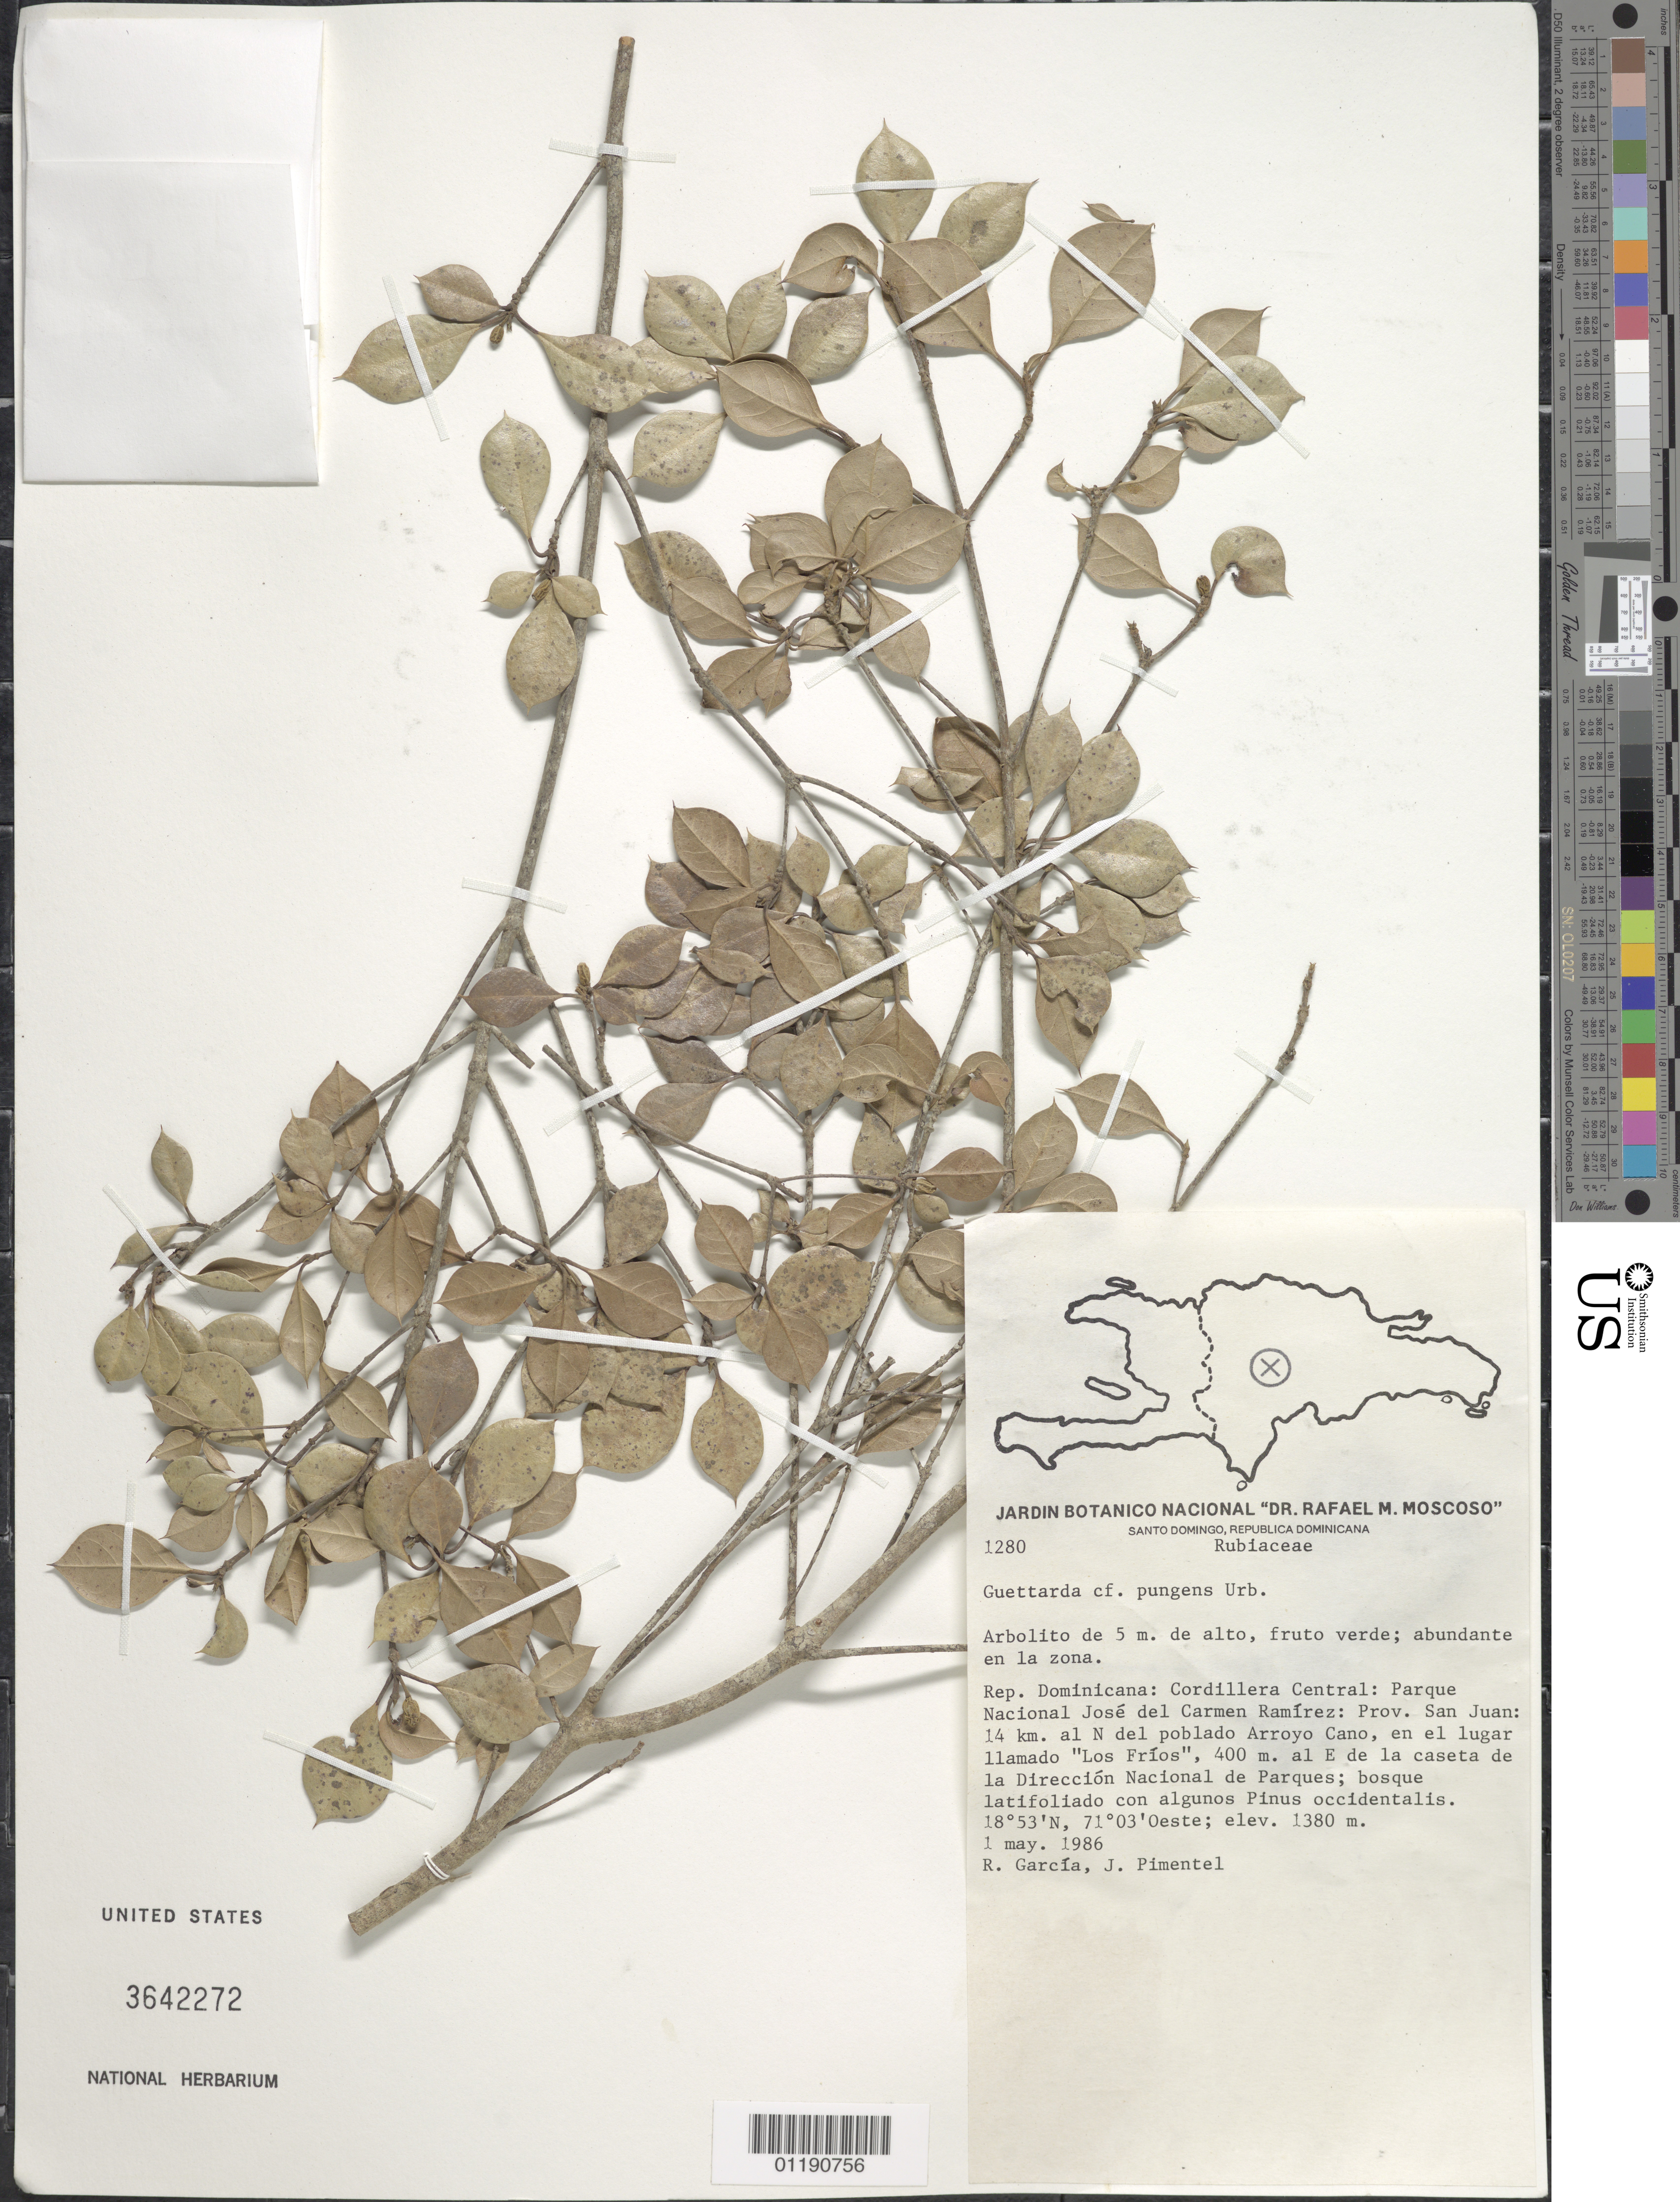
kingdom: Plantae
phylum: Tracheophyta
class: Magnoliopsida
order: Gentianales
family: Rubiaceae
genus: Guettarda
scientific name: Guettarda pungens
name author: Urb.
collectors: R. García & J. Pimentel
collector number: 1280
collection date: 1986-05-01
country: Dominican Republic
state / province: San Juan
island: Hispaniola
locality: Cordillera Central. Parque Nacional José del Carmen Ramírez. 14 km. N of the town Arroyo Cano, in the place "Los Fríos", 400 m E of the stand of the Dirección Nacional de Parques.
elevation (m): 1380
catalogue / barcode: US 3642272